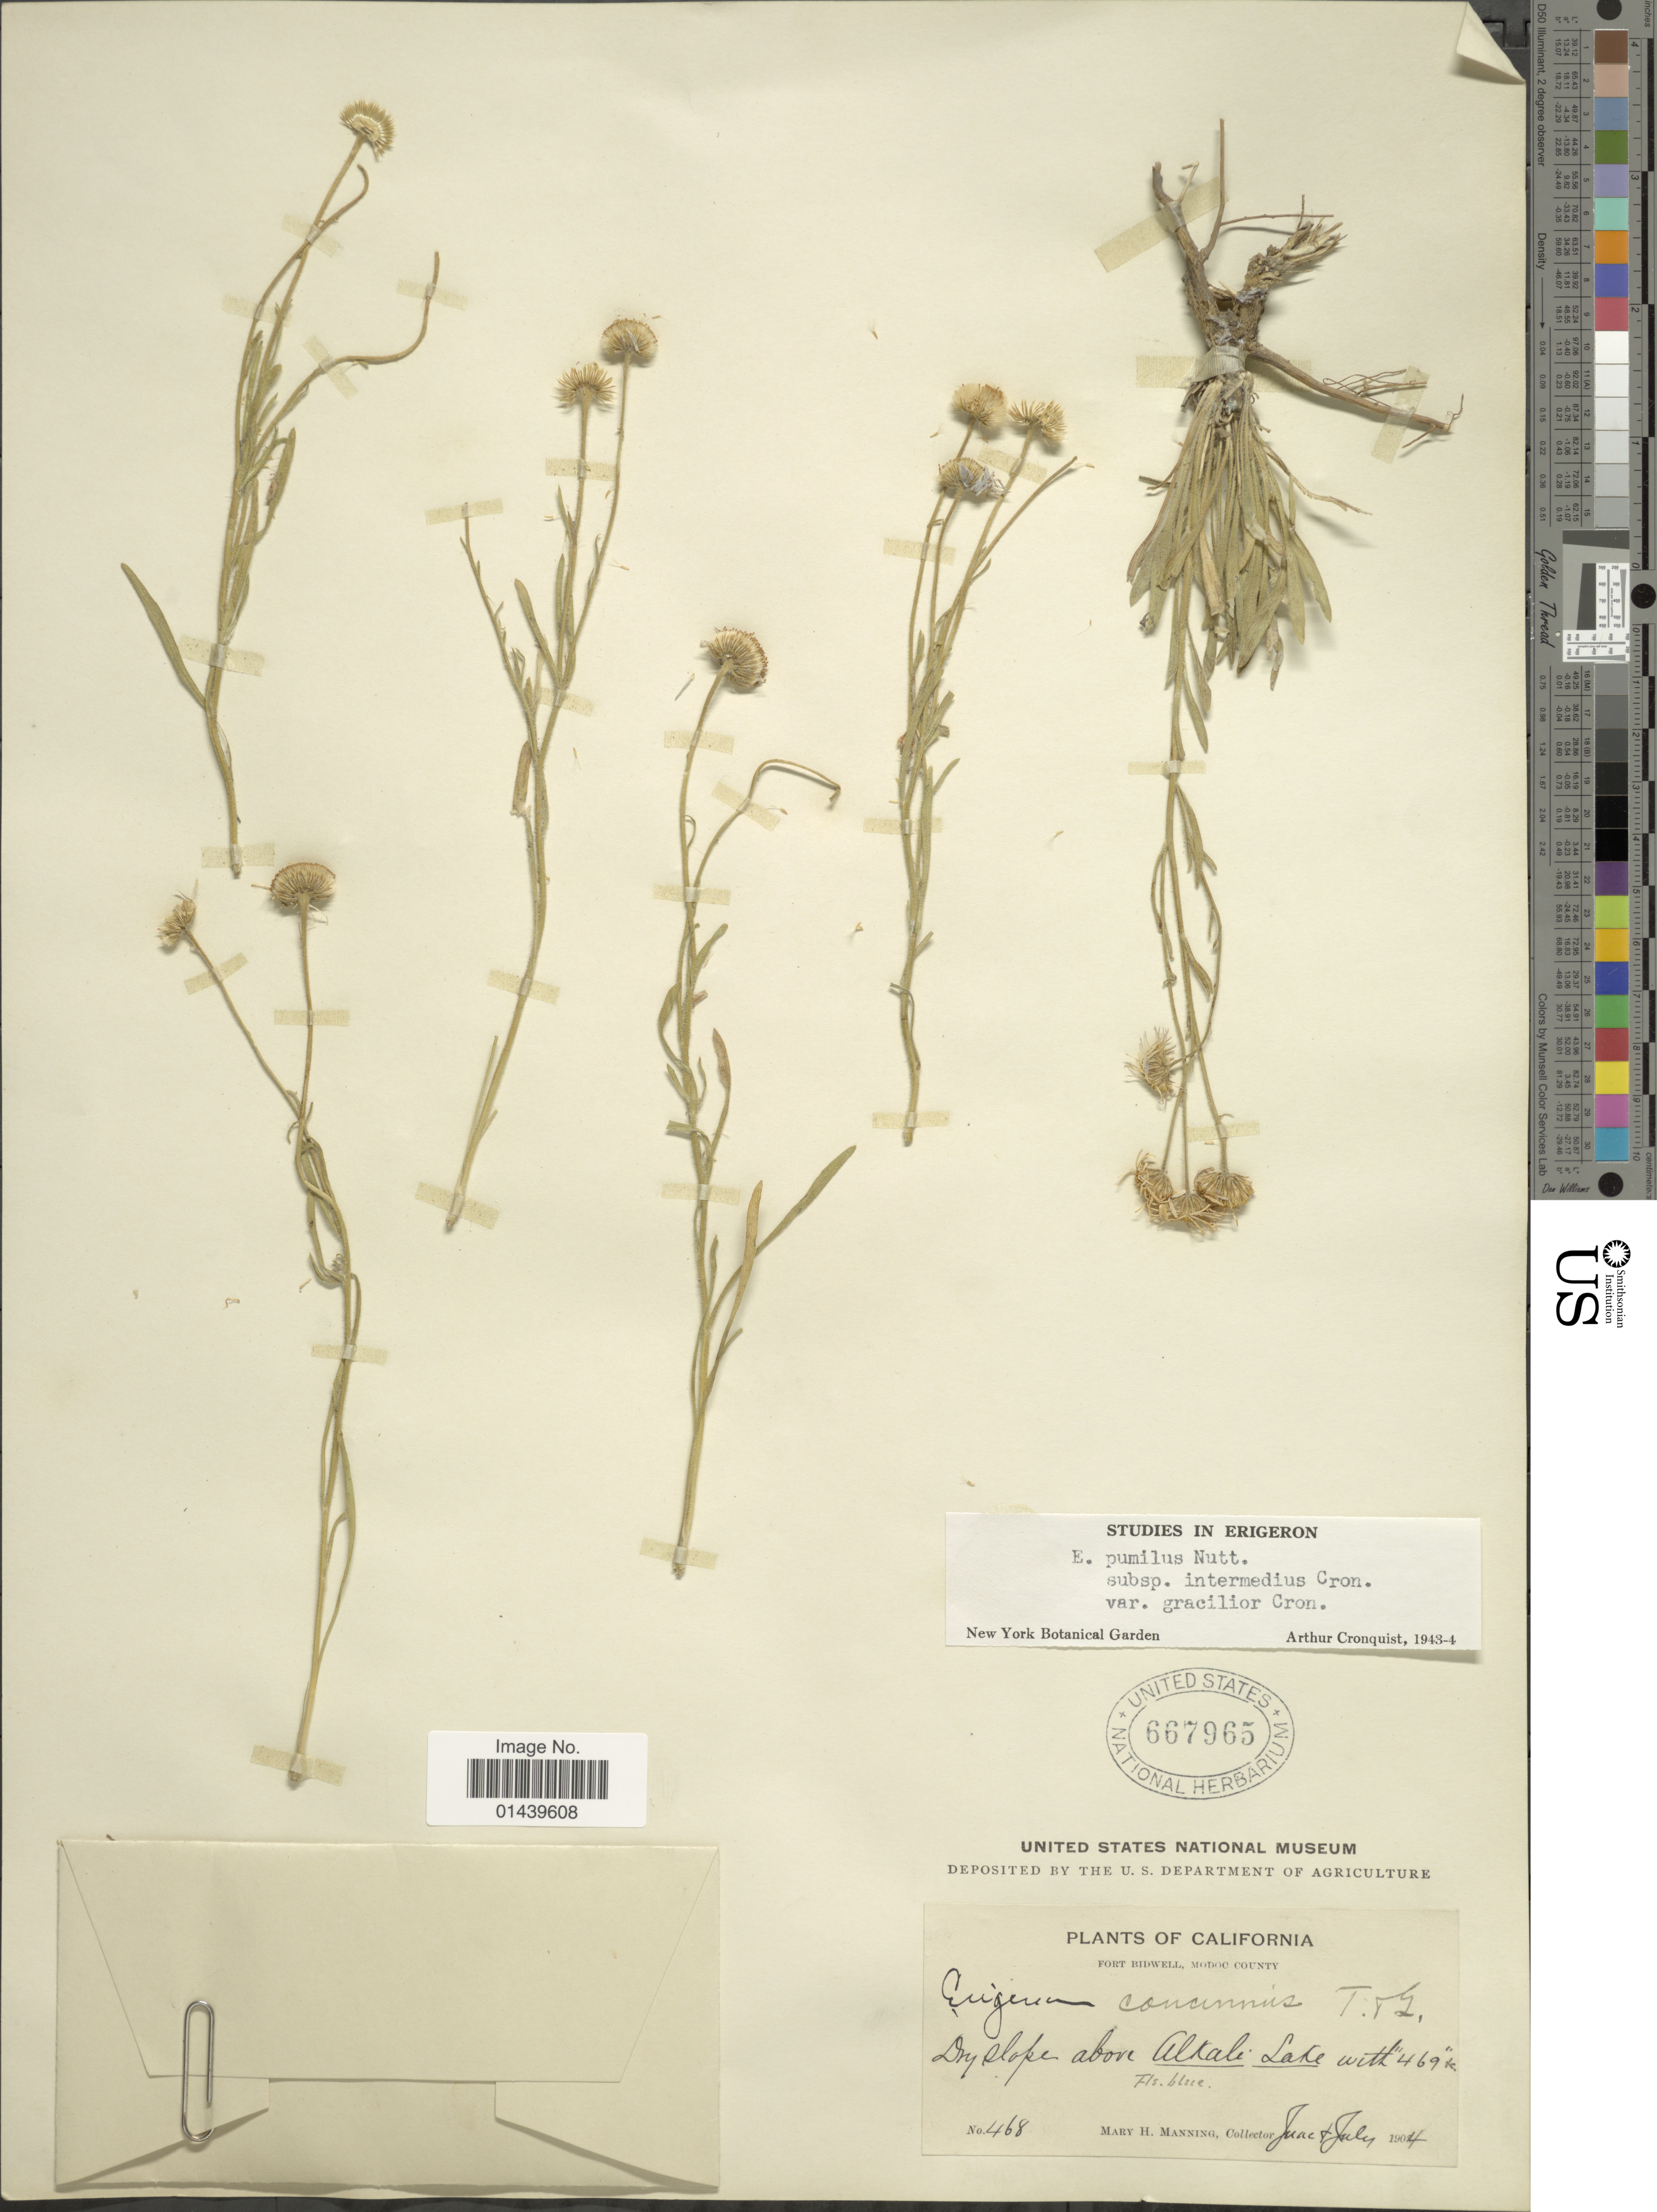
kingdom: Plantae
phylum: Tracheophyta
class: Magnoliopsida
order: Asterales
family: Asteraceae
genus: Erigeron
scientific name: Erigeron pumilus subsp. intermedius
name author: Cronq.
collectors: M. Manning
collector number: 468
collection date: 1904-06/1904-07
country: United States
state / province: California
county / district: Modoc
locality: Fort Bidwell, Modoc County. Dry slope above Alkale Lake.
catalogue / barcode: US 667965